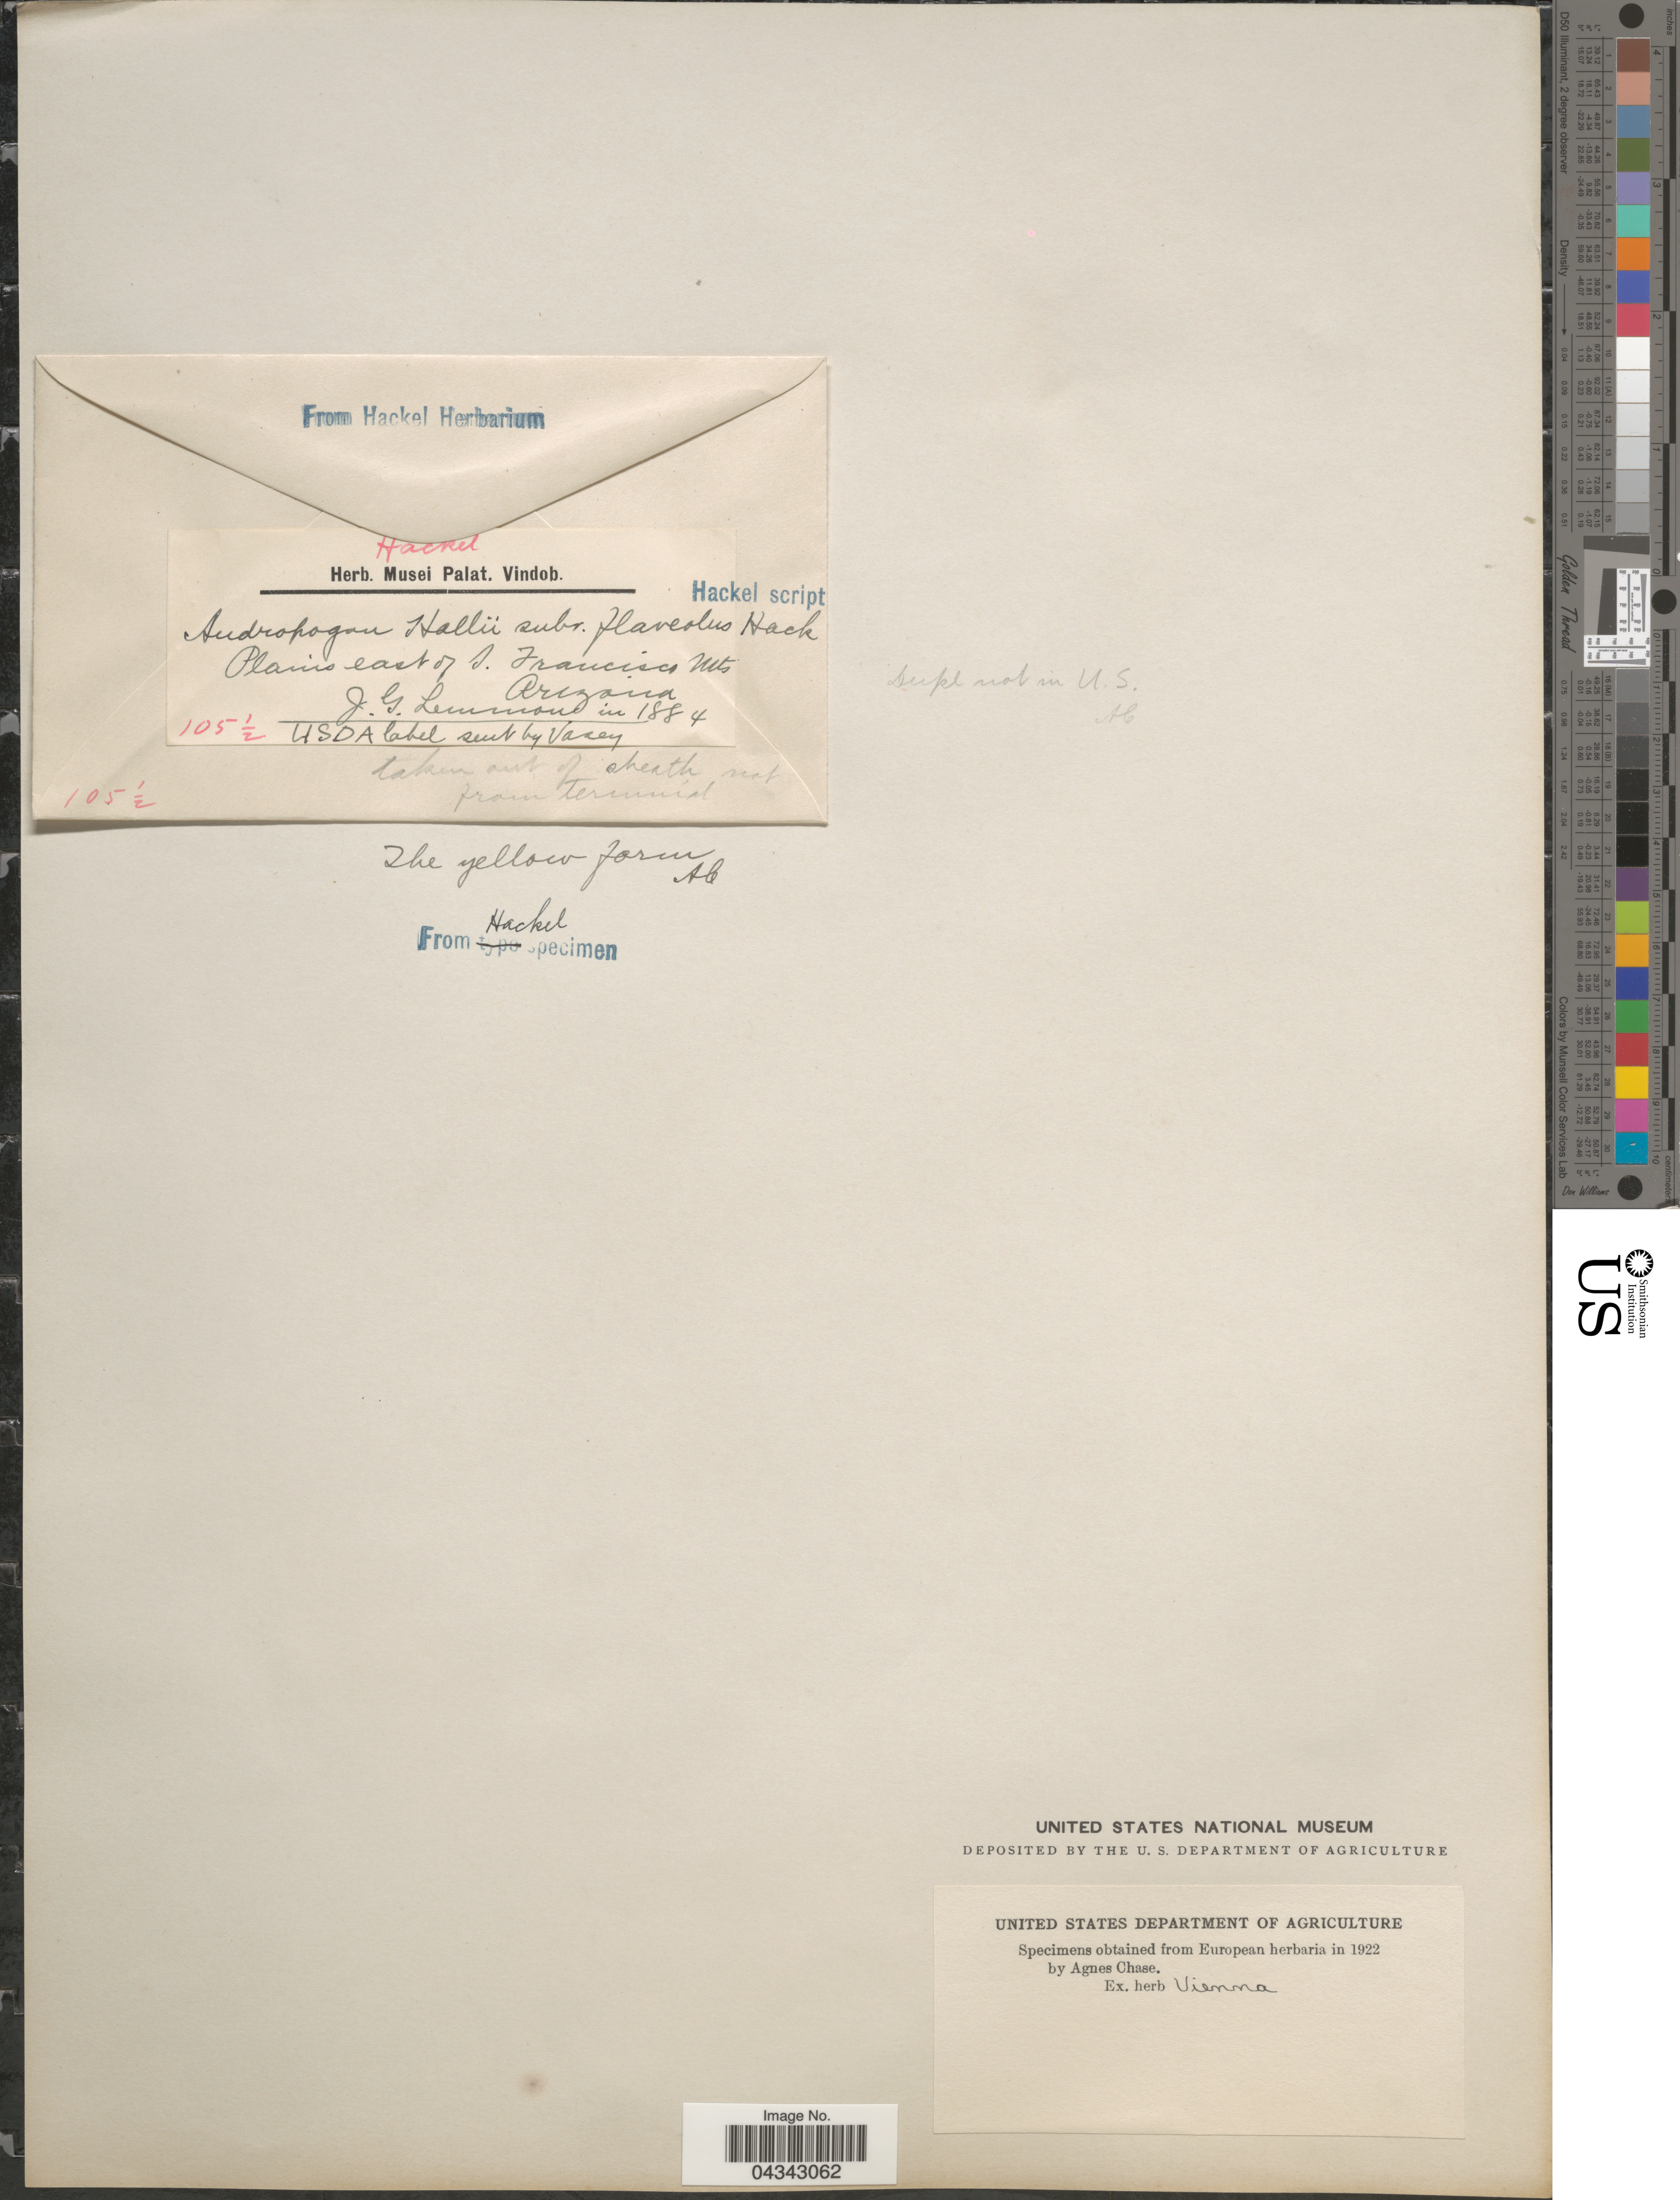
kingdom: Plantae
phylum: Tracheophyta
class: Liliopsida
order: Poales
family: Poaceae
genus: Andropogon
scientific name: Andropogon gerardii subsp. hallii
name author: (Hack.) Wipff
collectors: J. Lemmon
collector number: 105½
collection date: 1884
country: United States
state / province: Arizona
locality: Plains east of S. Francisco Mts.